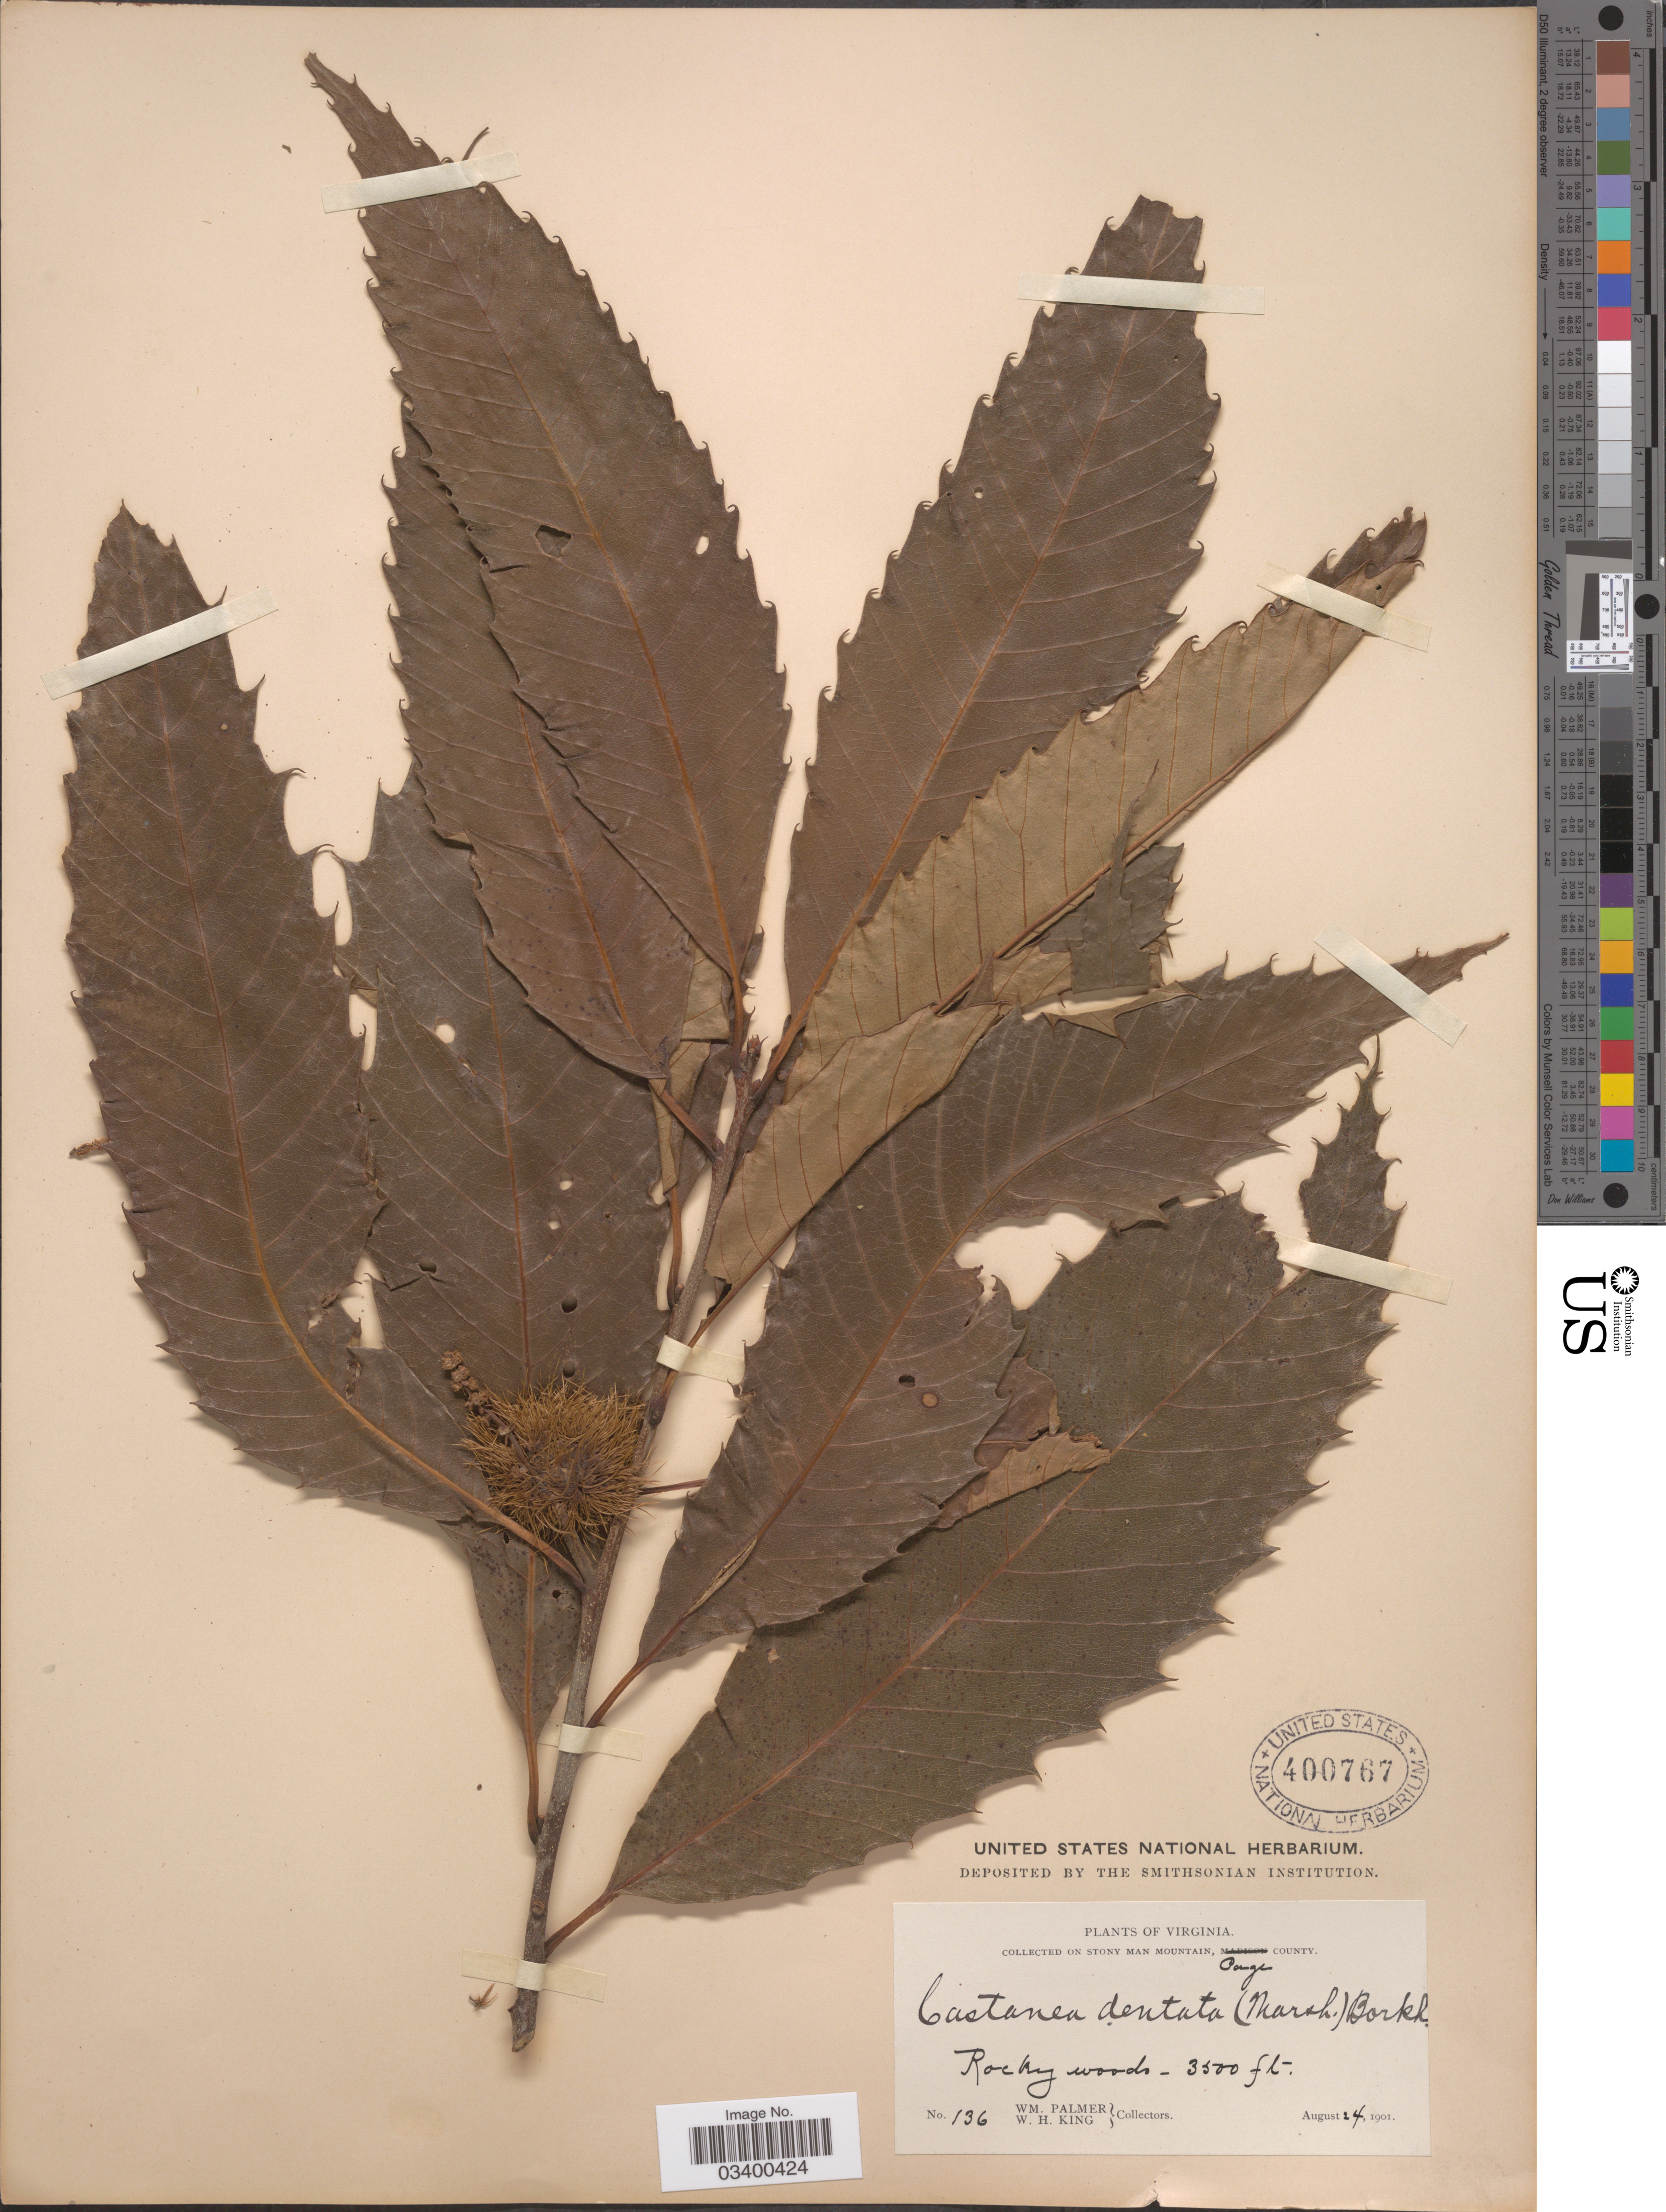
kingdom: Plantae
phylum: Tracheophyta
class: Magnoliopsida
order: Fagales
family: Fagaceae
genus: Castanea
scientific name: Castanea dentata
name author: (Marshall) Borkh.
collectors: W. Palmer & W. H. King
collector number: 136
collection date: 1901-08-24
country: United States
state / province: Virginia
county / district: Page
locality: On Stony Mountain, Page County.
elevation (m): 1067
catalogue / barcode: US 400767